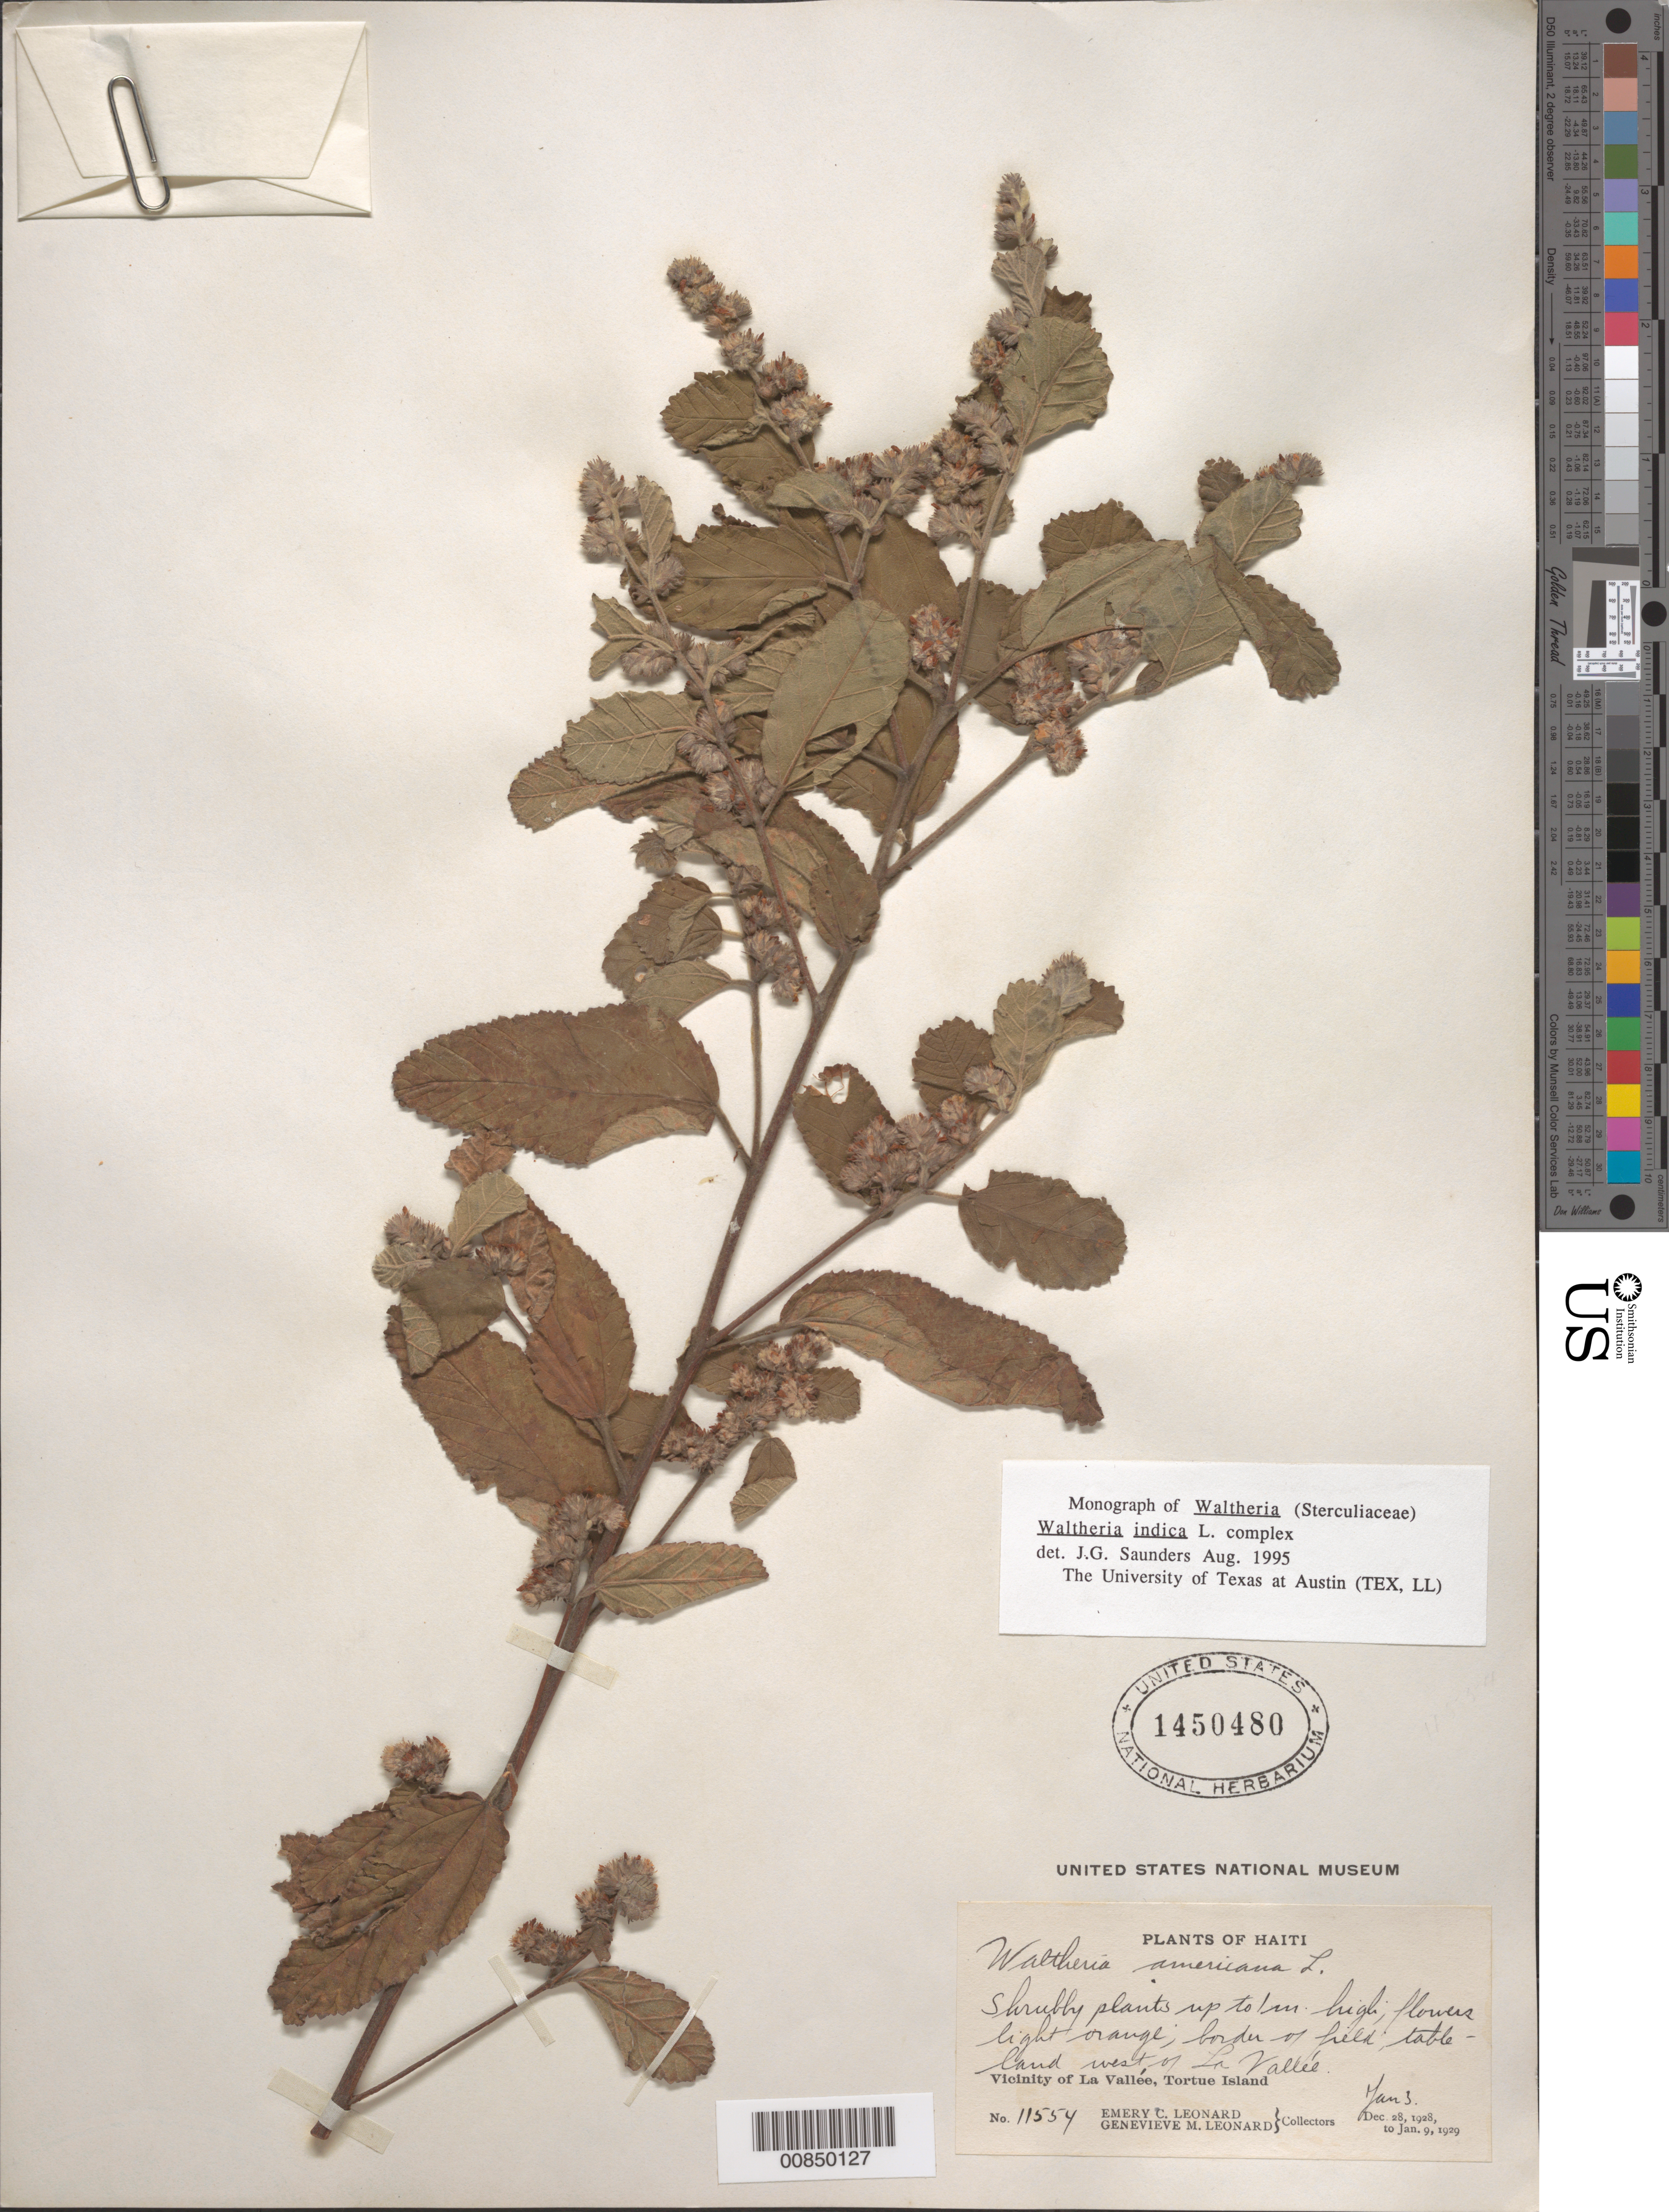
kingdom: Plantae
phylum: Tracheophyta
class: Magnoliopsida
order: Malvales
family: Malvaceae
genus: Waltheria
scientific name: Waltheria indica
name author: L.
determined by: Saunders, J. G.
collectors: E. C. Leonard & G. M. Leonard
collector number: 11554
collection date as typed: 03 Jan 1929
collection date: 1929-01-03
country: Haiti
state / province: Nord-Ouest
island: Île de la Tortue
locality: Vicinity of La Vallée, table-land W of town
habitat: Border of field on table-land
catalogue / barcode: US 1450480